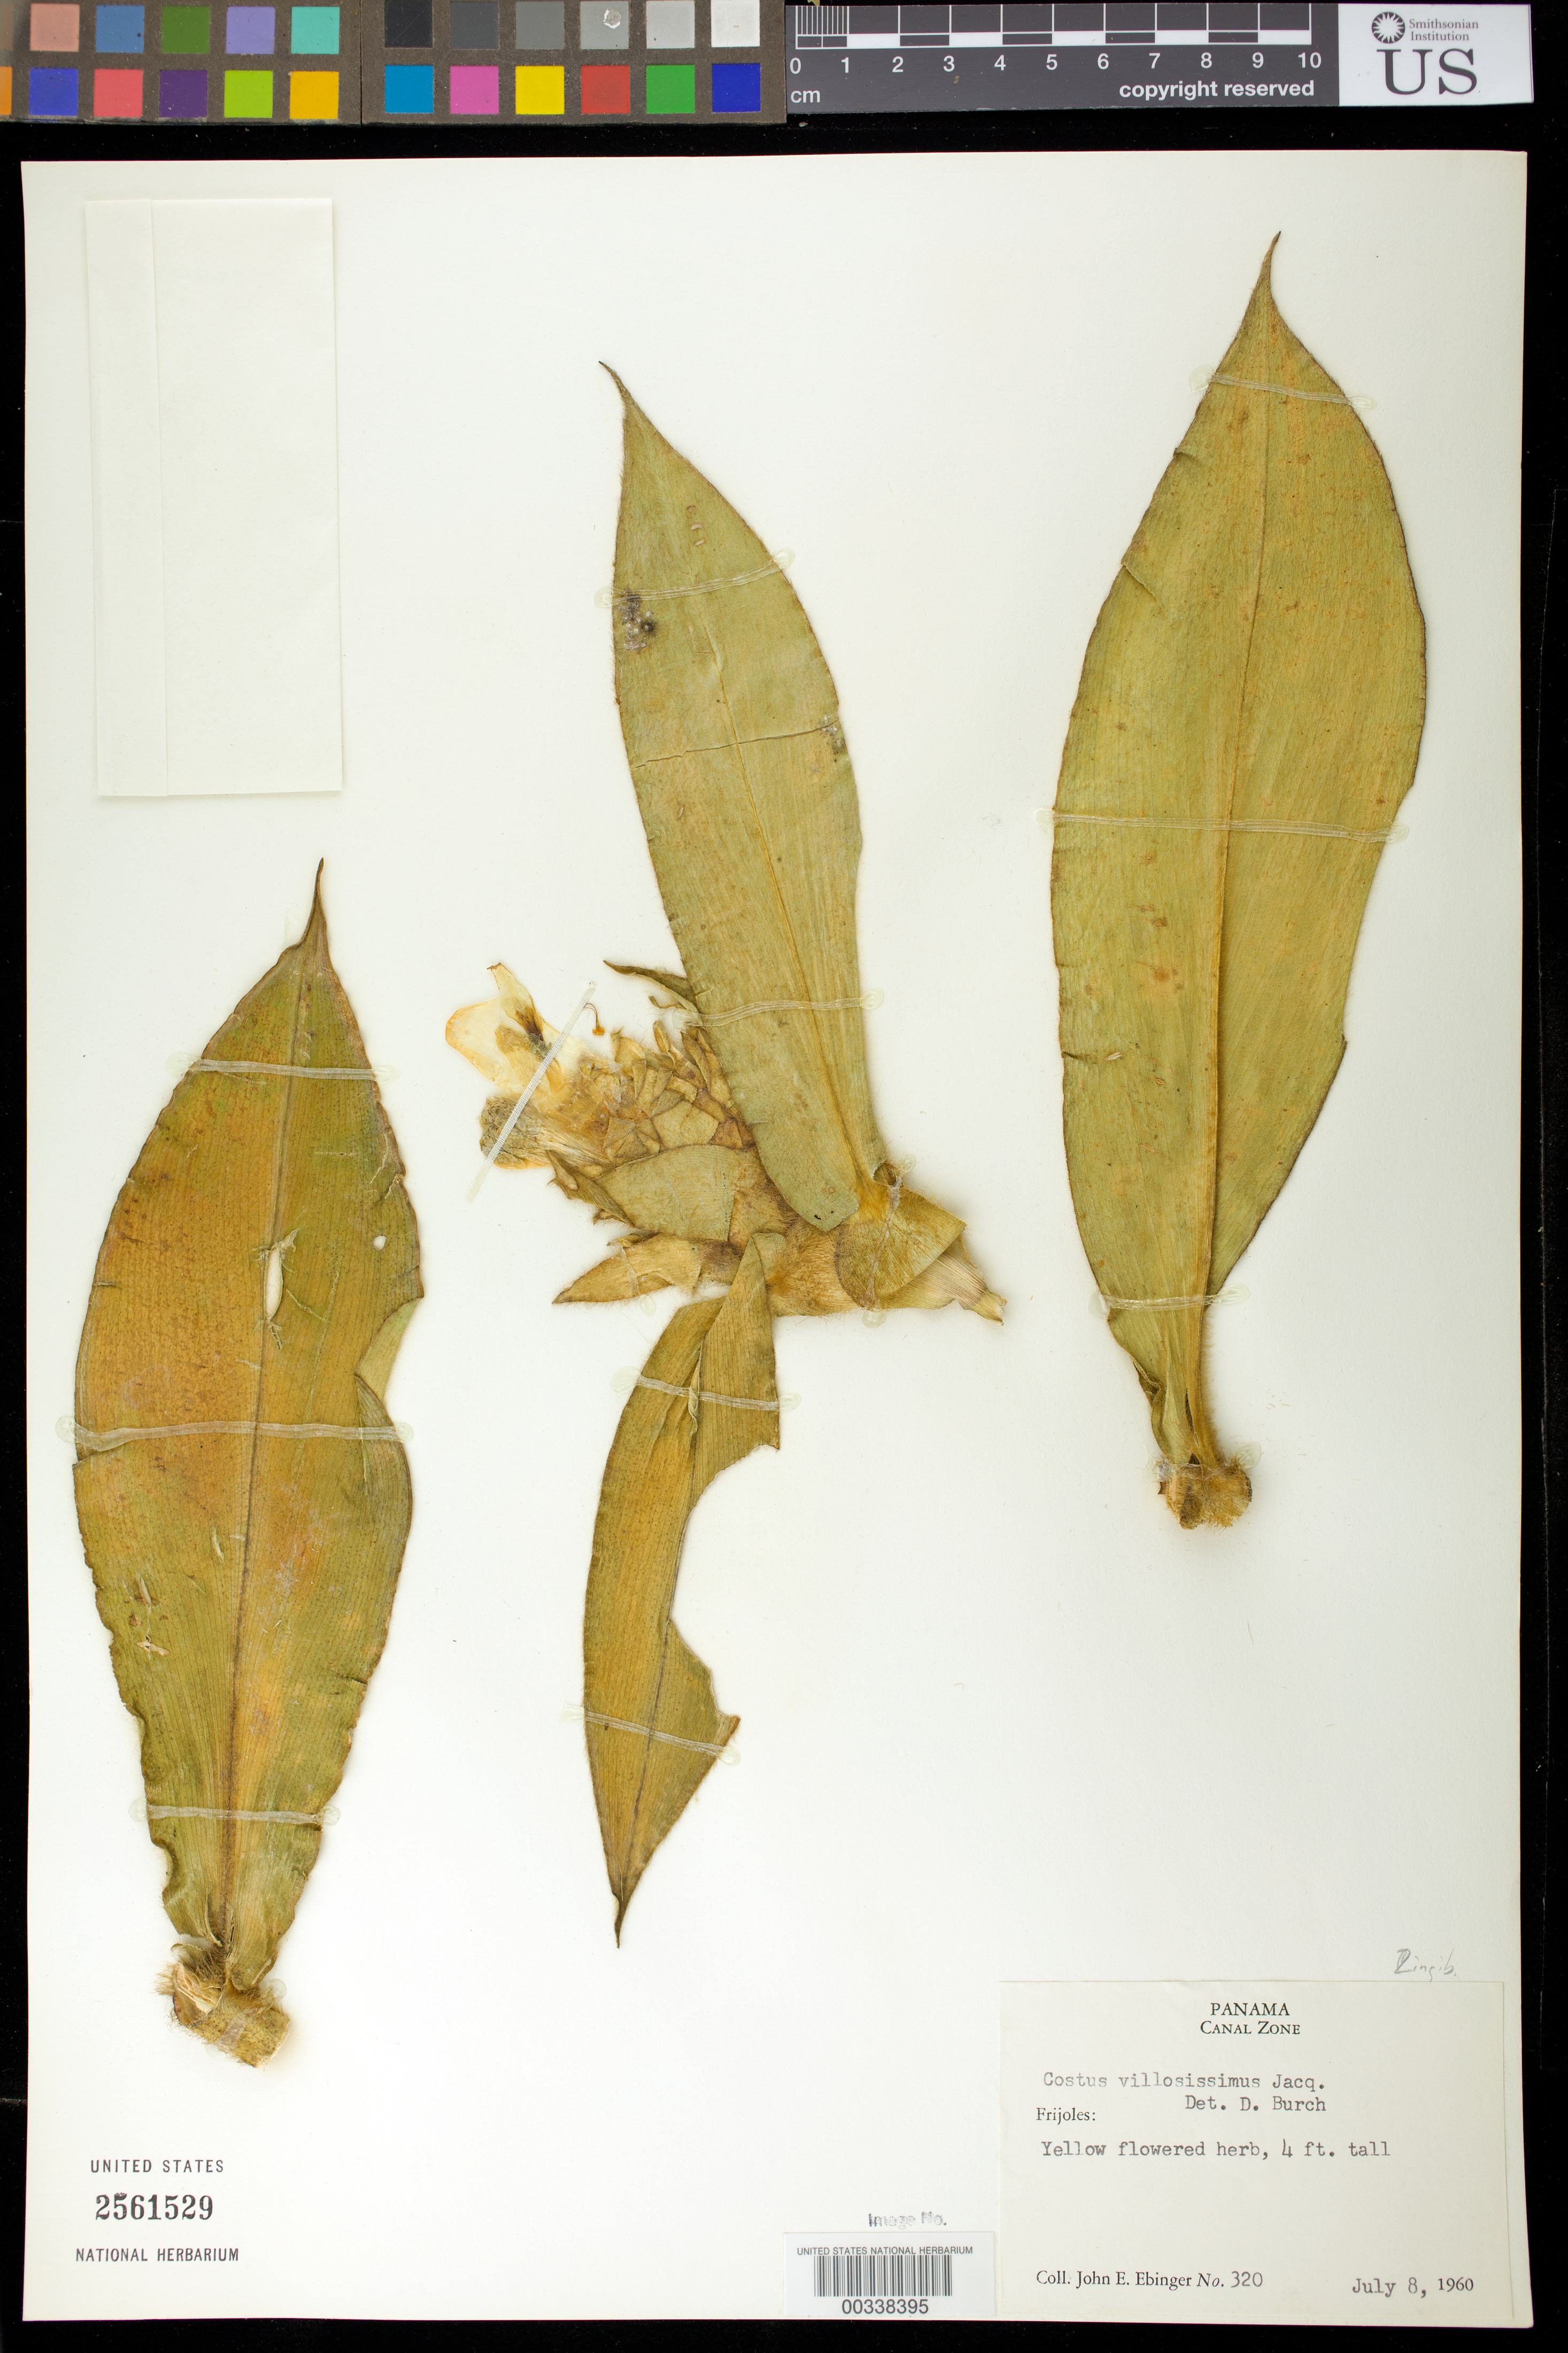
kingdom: Plantae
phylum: Tracheophyta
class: Liliopsida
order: Zingiberales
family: Costaceae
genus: Costus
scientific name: Costus villosissimus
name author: Jacq.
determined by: Burch, D.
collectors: J. Ebinger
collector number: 320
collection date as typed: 08 Jul 1960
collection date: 1960-07-08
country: Panama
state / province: Colon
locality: Frijoles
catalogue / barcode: US 2561529